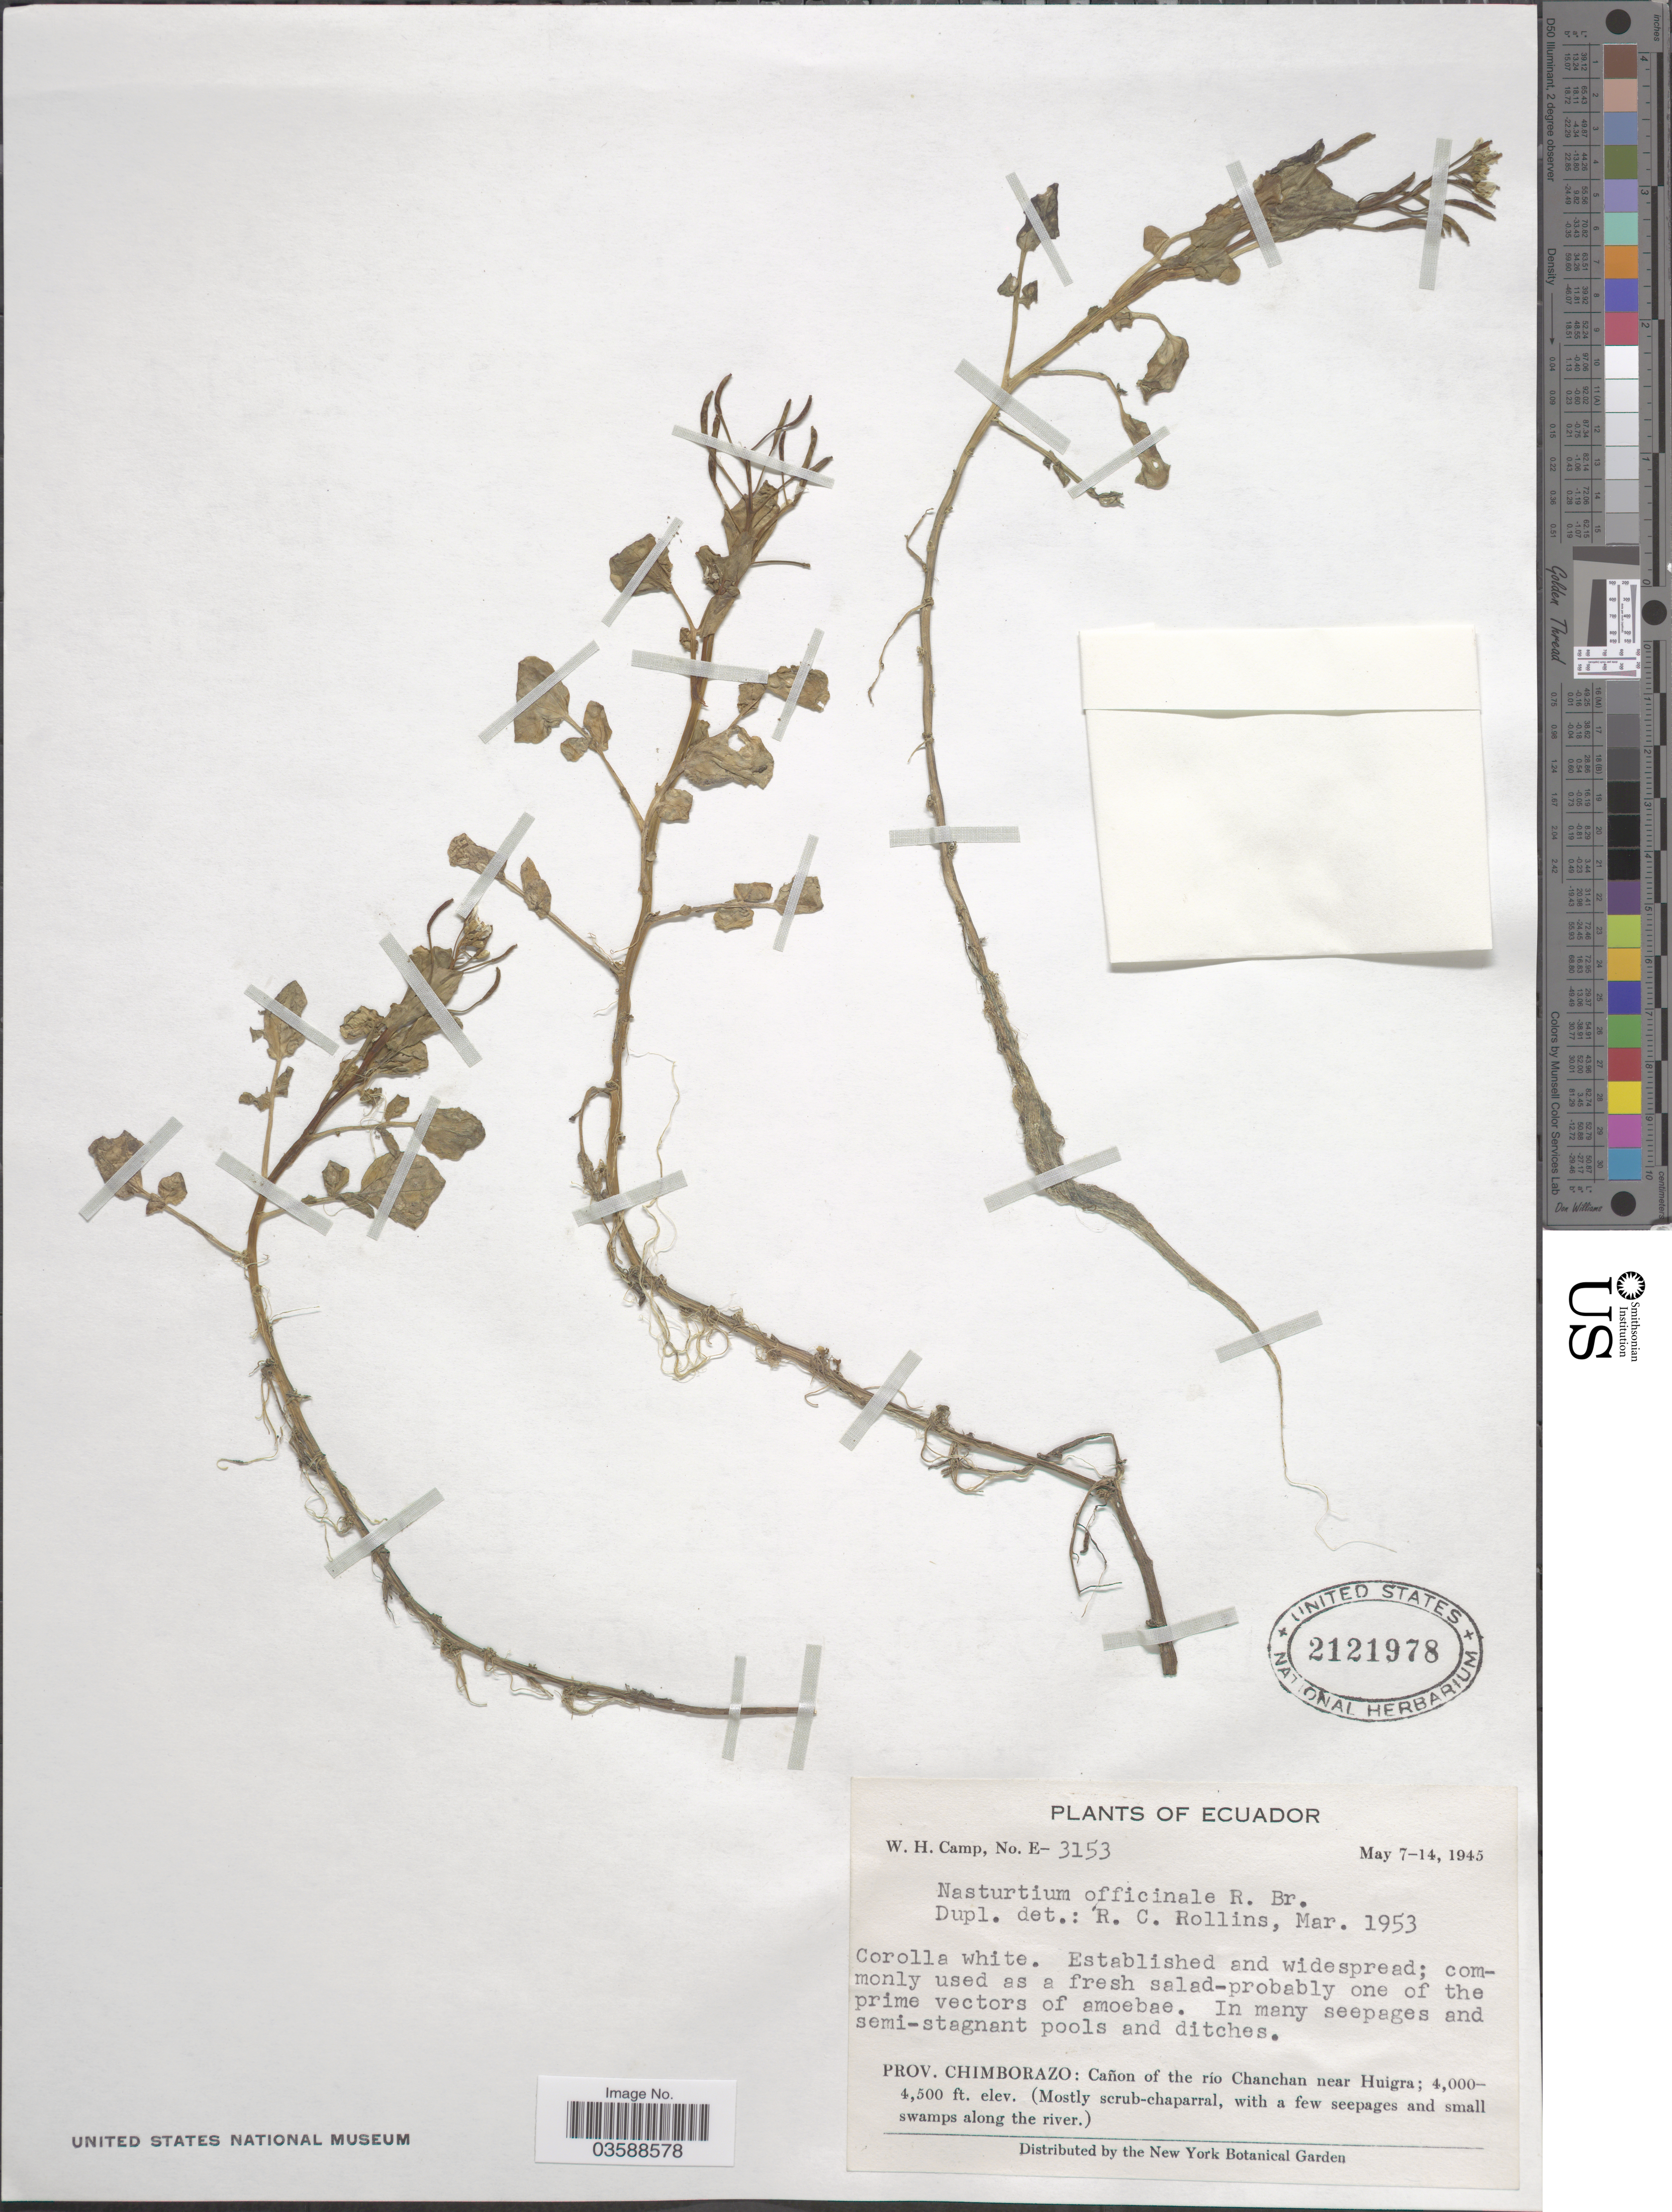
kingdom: Plantae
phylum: Tracheophyta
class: Magnoliopsida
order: Brassicales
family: Brassicaceae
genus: Nasturtium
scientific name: Nasturtium officinale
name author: R. Br.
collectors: W. H. Camp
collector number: E-3153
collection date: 1945-05-07/1945-05-14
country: Ecuador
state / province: Chimborazo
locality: Cañon of the río Chanchan near Huigra.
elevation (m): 1219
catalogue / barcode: US 2121978